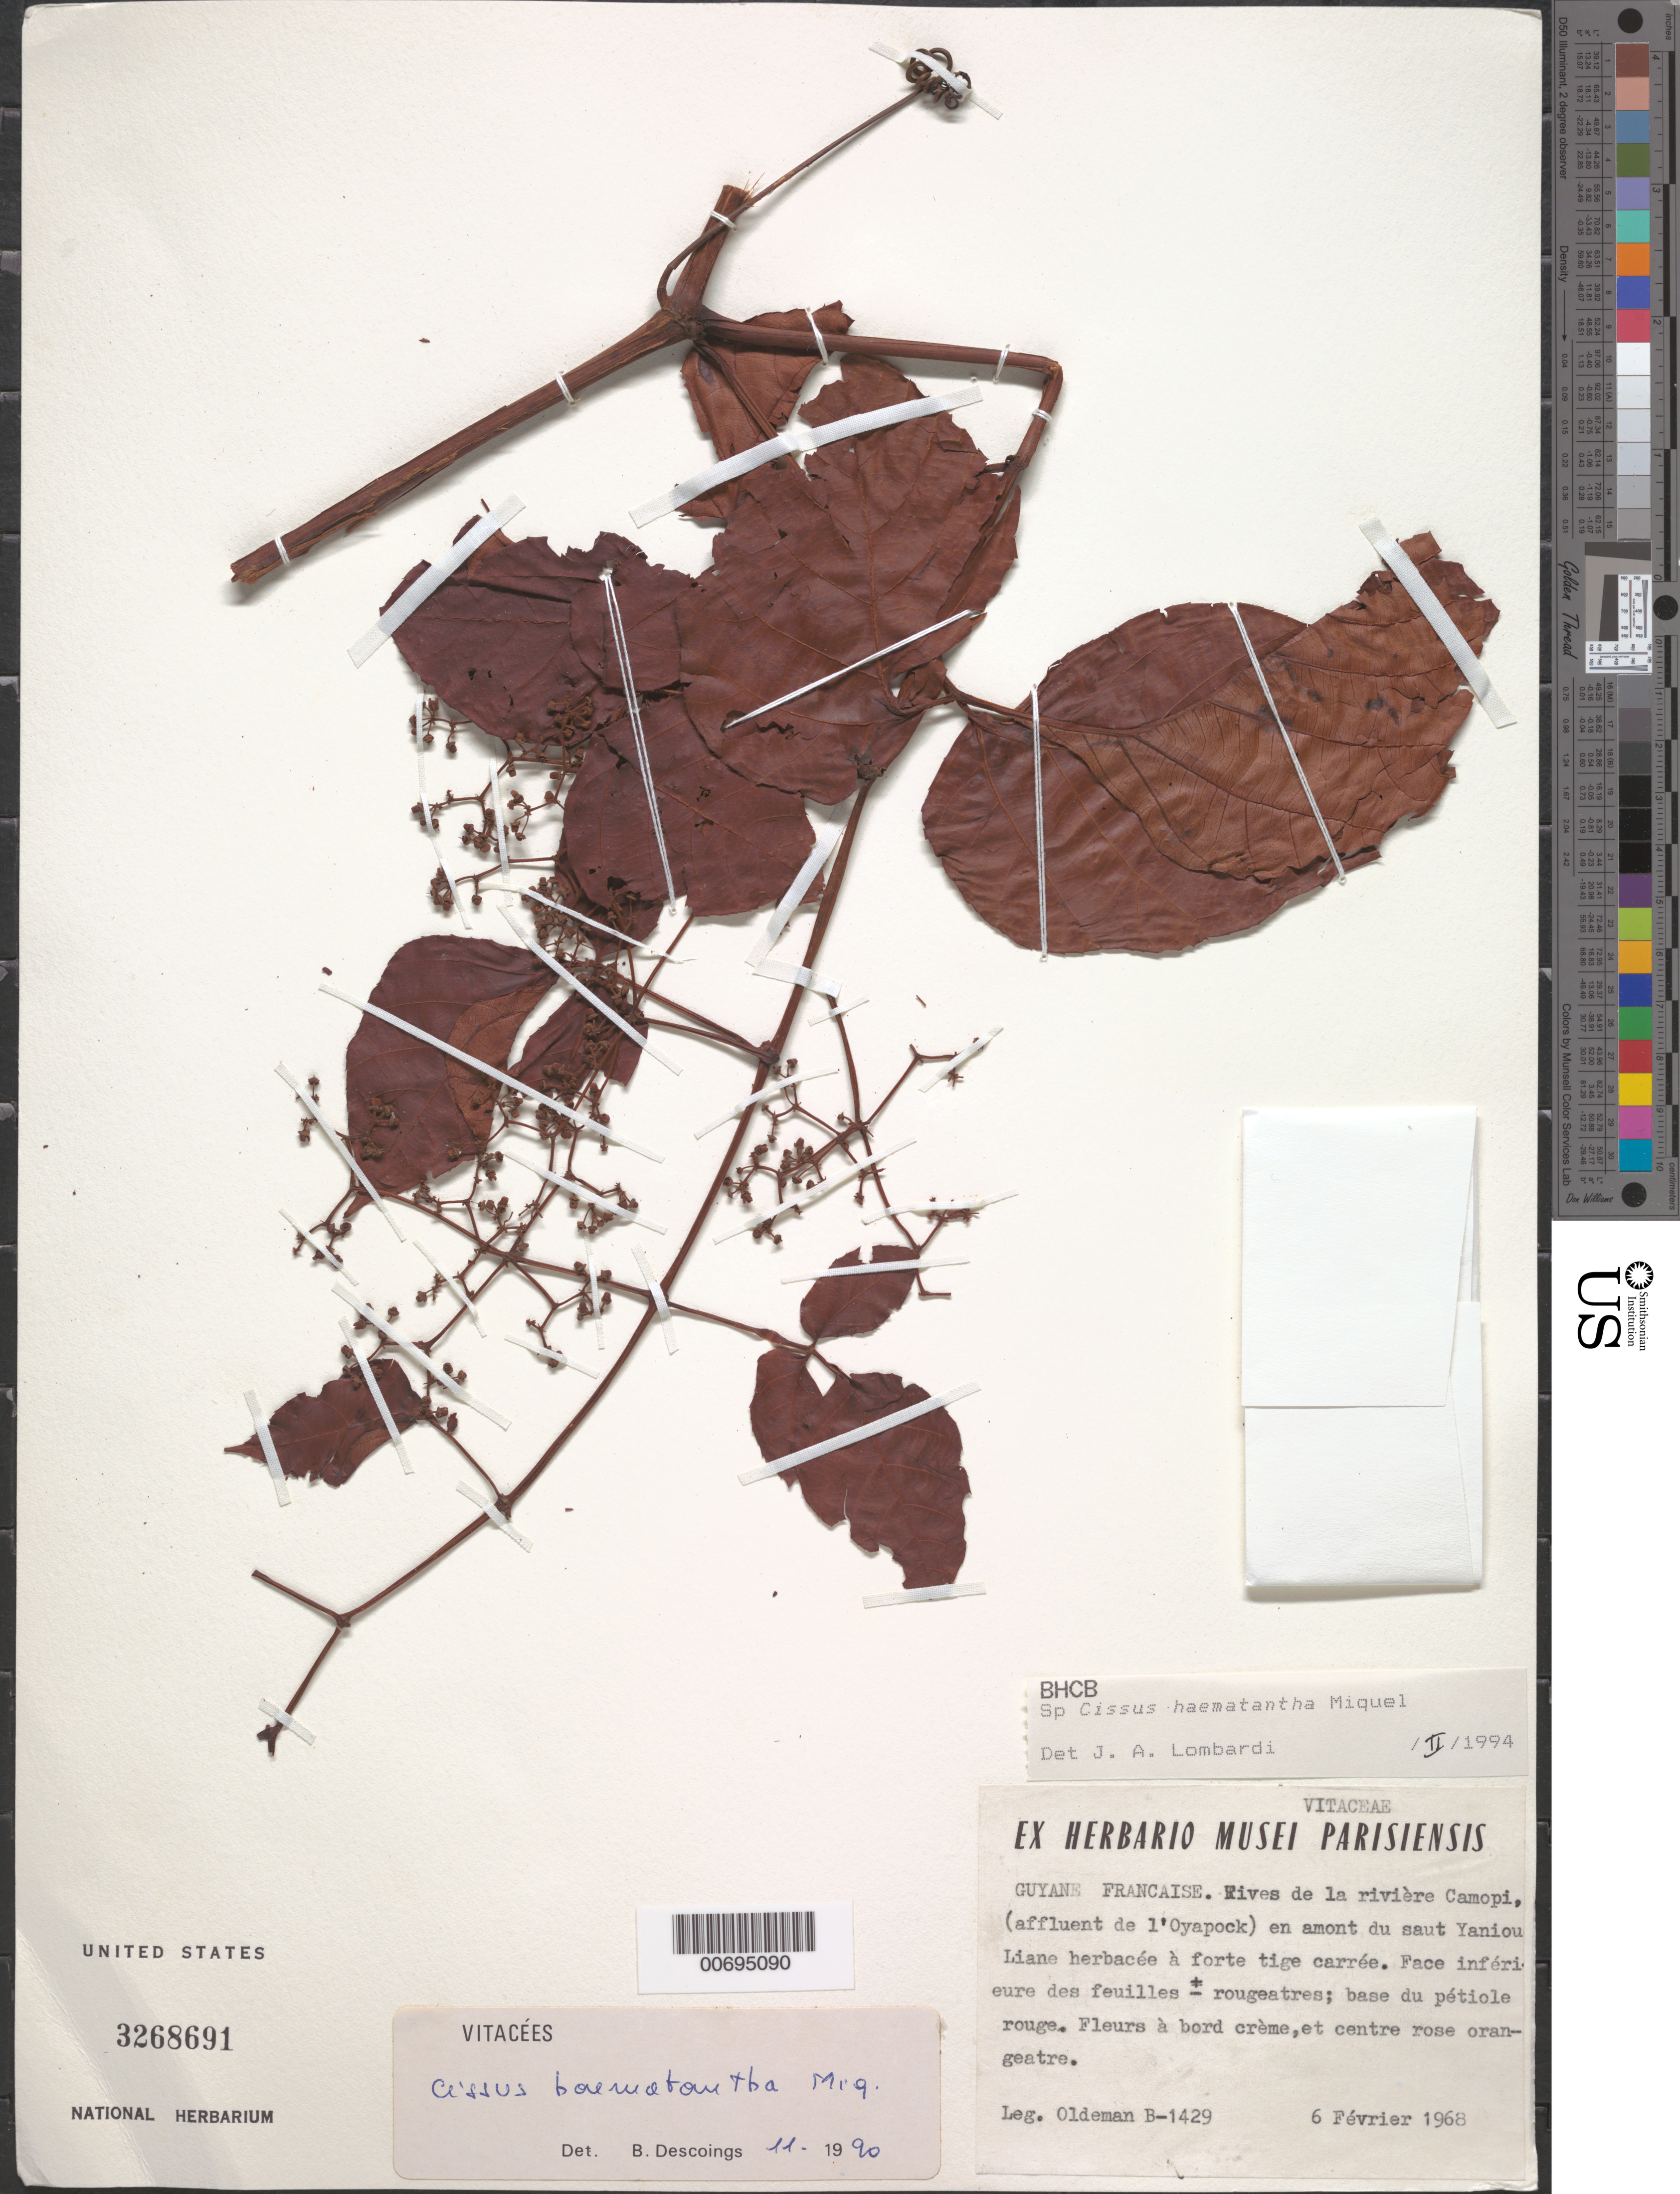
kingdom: Plantae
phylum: Tracheophyta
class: Magnoliopsida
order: Vitales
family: Vitaceae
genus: Cissus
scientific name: Cissus haematantha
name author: Miq.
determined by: Descoings, B. M.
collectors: R. Oldeman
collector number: B 1429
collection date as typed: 6-Feb-68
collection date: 1968-02-06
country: French Guiana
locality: Rives de la Rivire Camopi (affluent de l'Oyapock)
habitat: Riverbank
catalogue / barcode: US 3268691